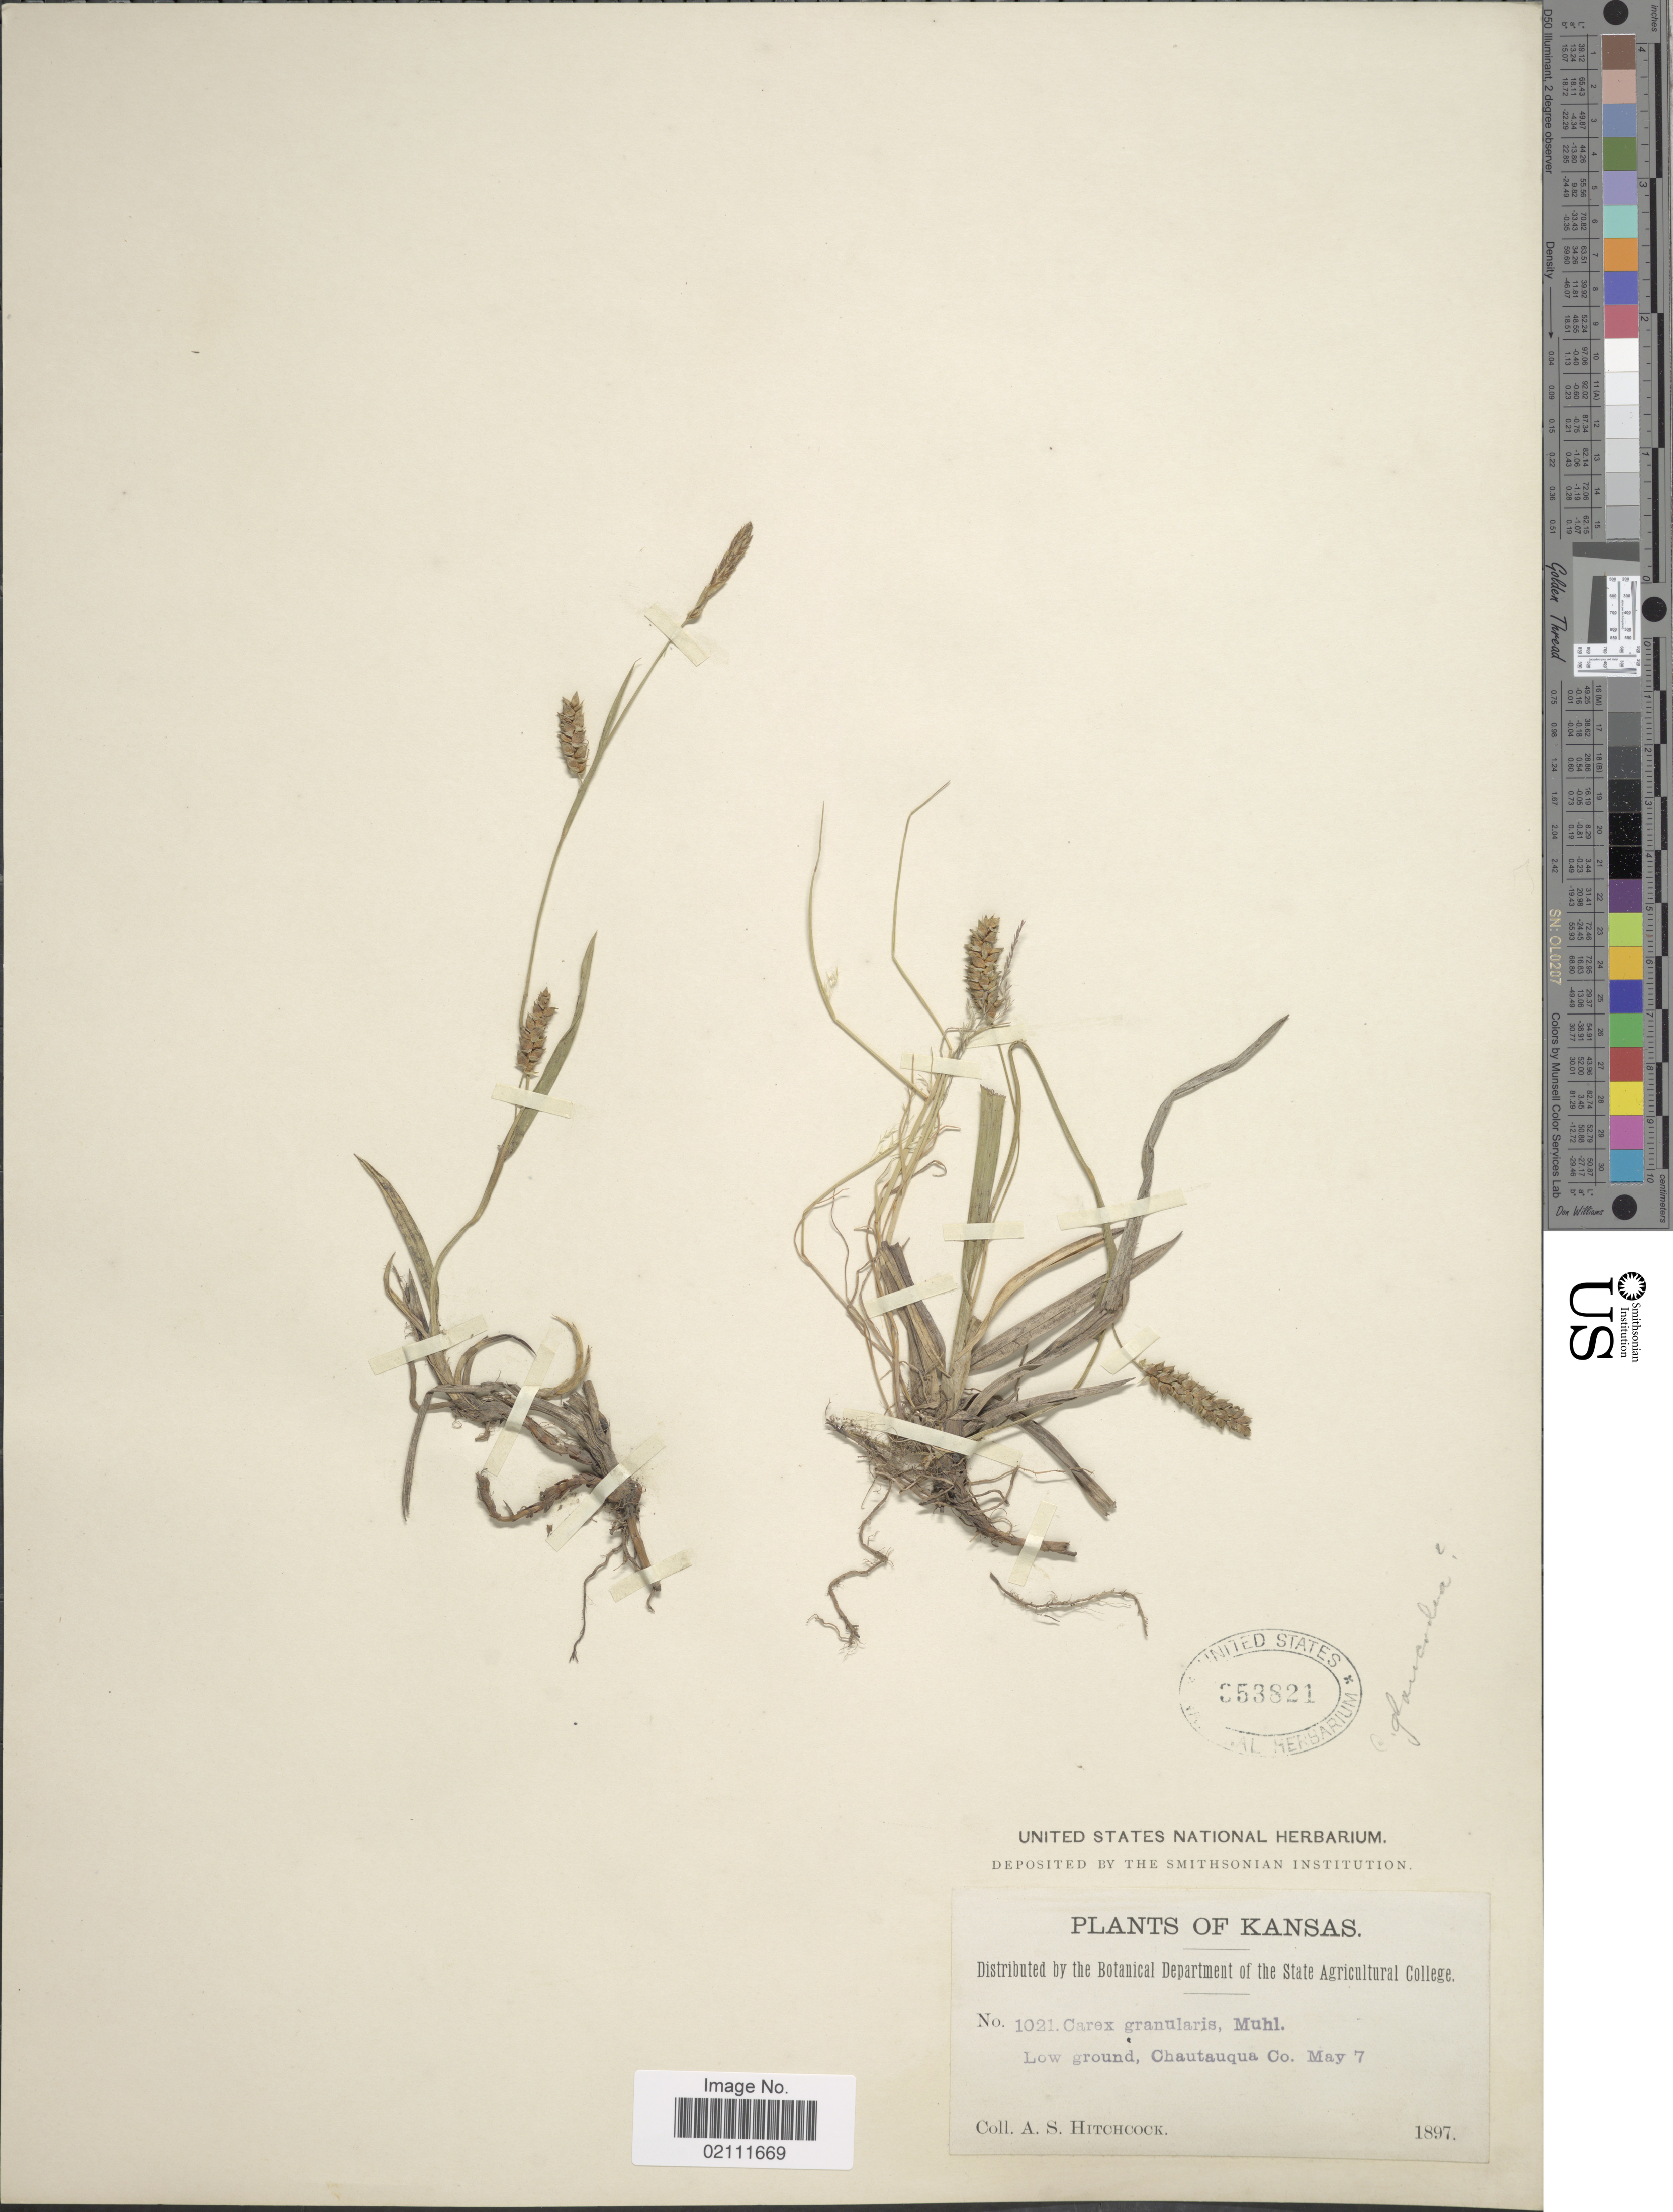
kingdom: Plantae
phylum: Tracheophyta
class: Liliopsida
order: Poales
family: Cyperaceae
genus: Carex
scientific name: Carex granularis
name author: Muhl. ex Willd.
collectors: A. S. Hitchcock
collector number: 1021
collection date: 1897-05-07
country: United States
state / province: Kansas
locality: Low ground, Chautauqua Co.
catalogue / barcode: US 353821